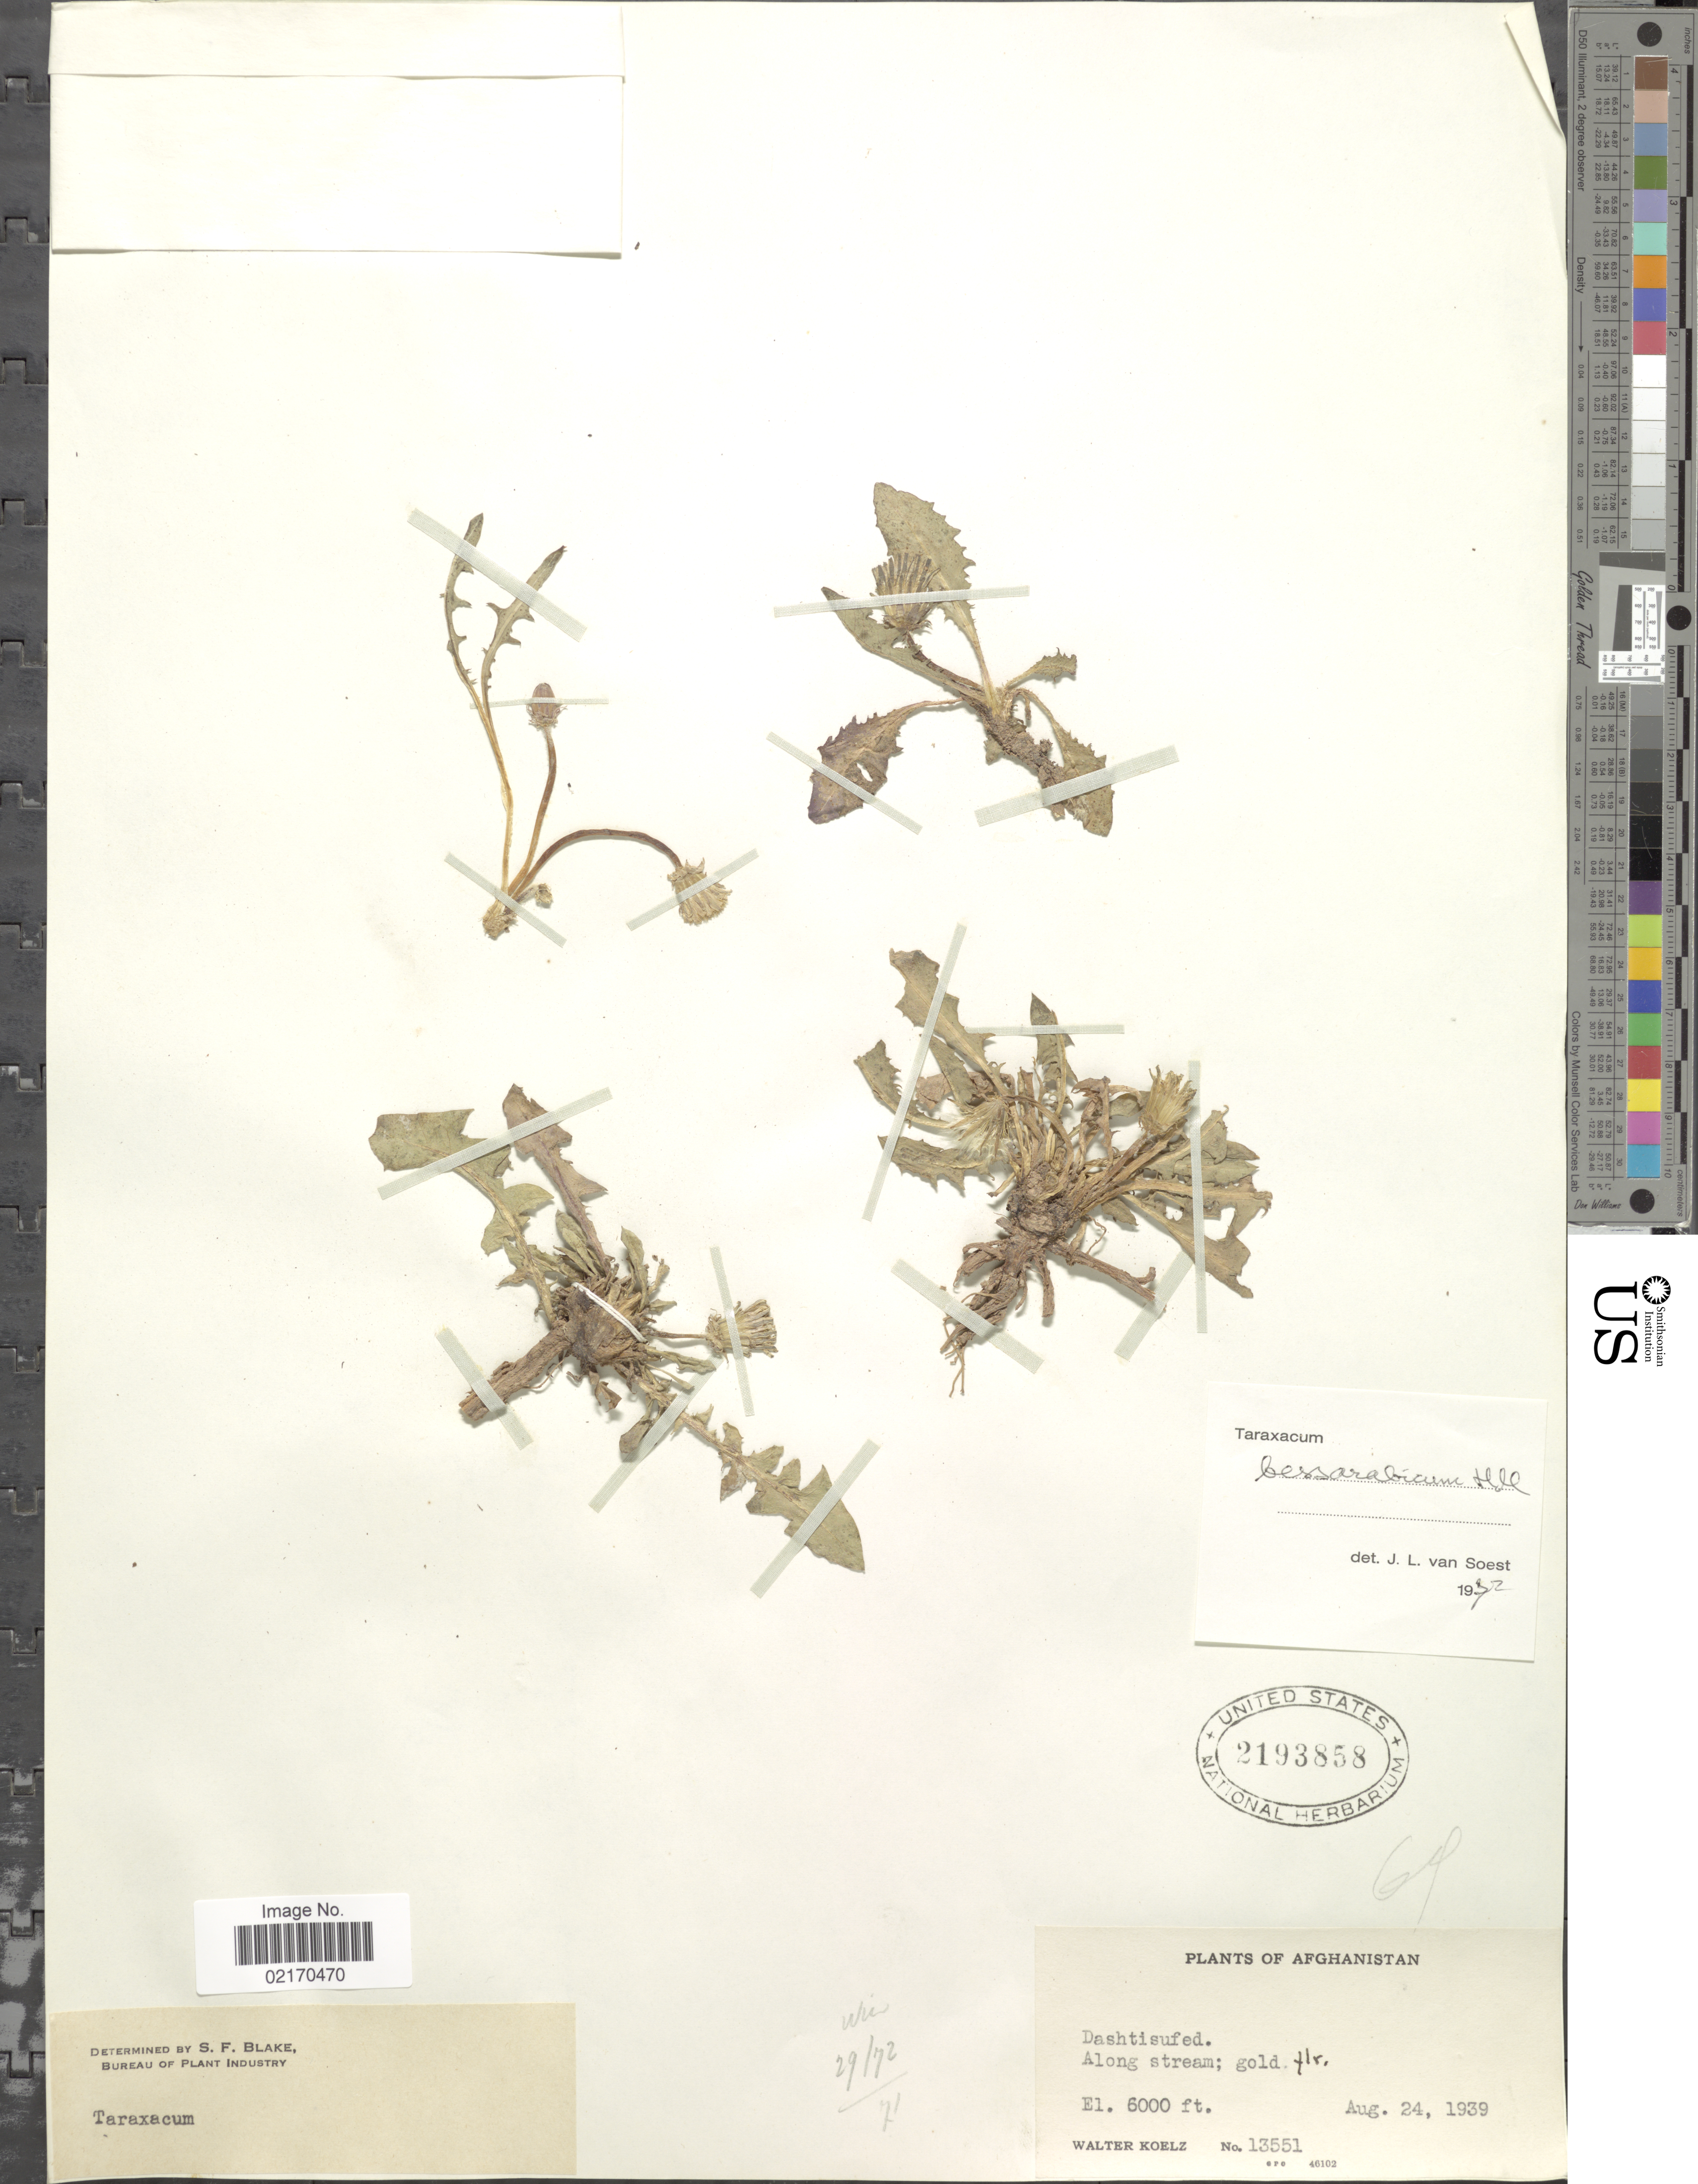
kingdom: Plantae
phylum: Tracheophyta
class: Magnoliopsida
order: Asterales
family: Asteraceae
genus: Taraxacum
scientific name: Taraxacum bessarabicum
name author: (Hornem.) Hand.-Mazz.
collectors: W. N. Koelz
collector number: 13551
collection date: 1939-08-24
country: Afghanistan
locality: Dashtisufed, along stream.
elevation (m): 1829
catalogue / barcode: US 2193858